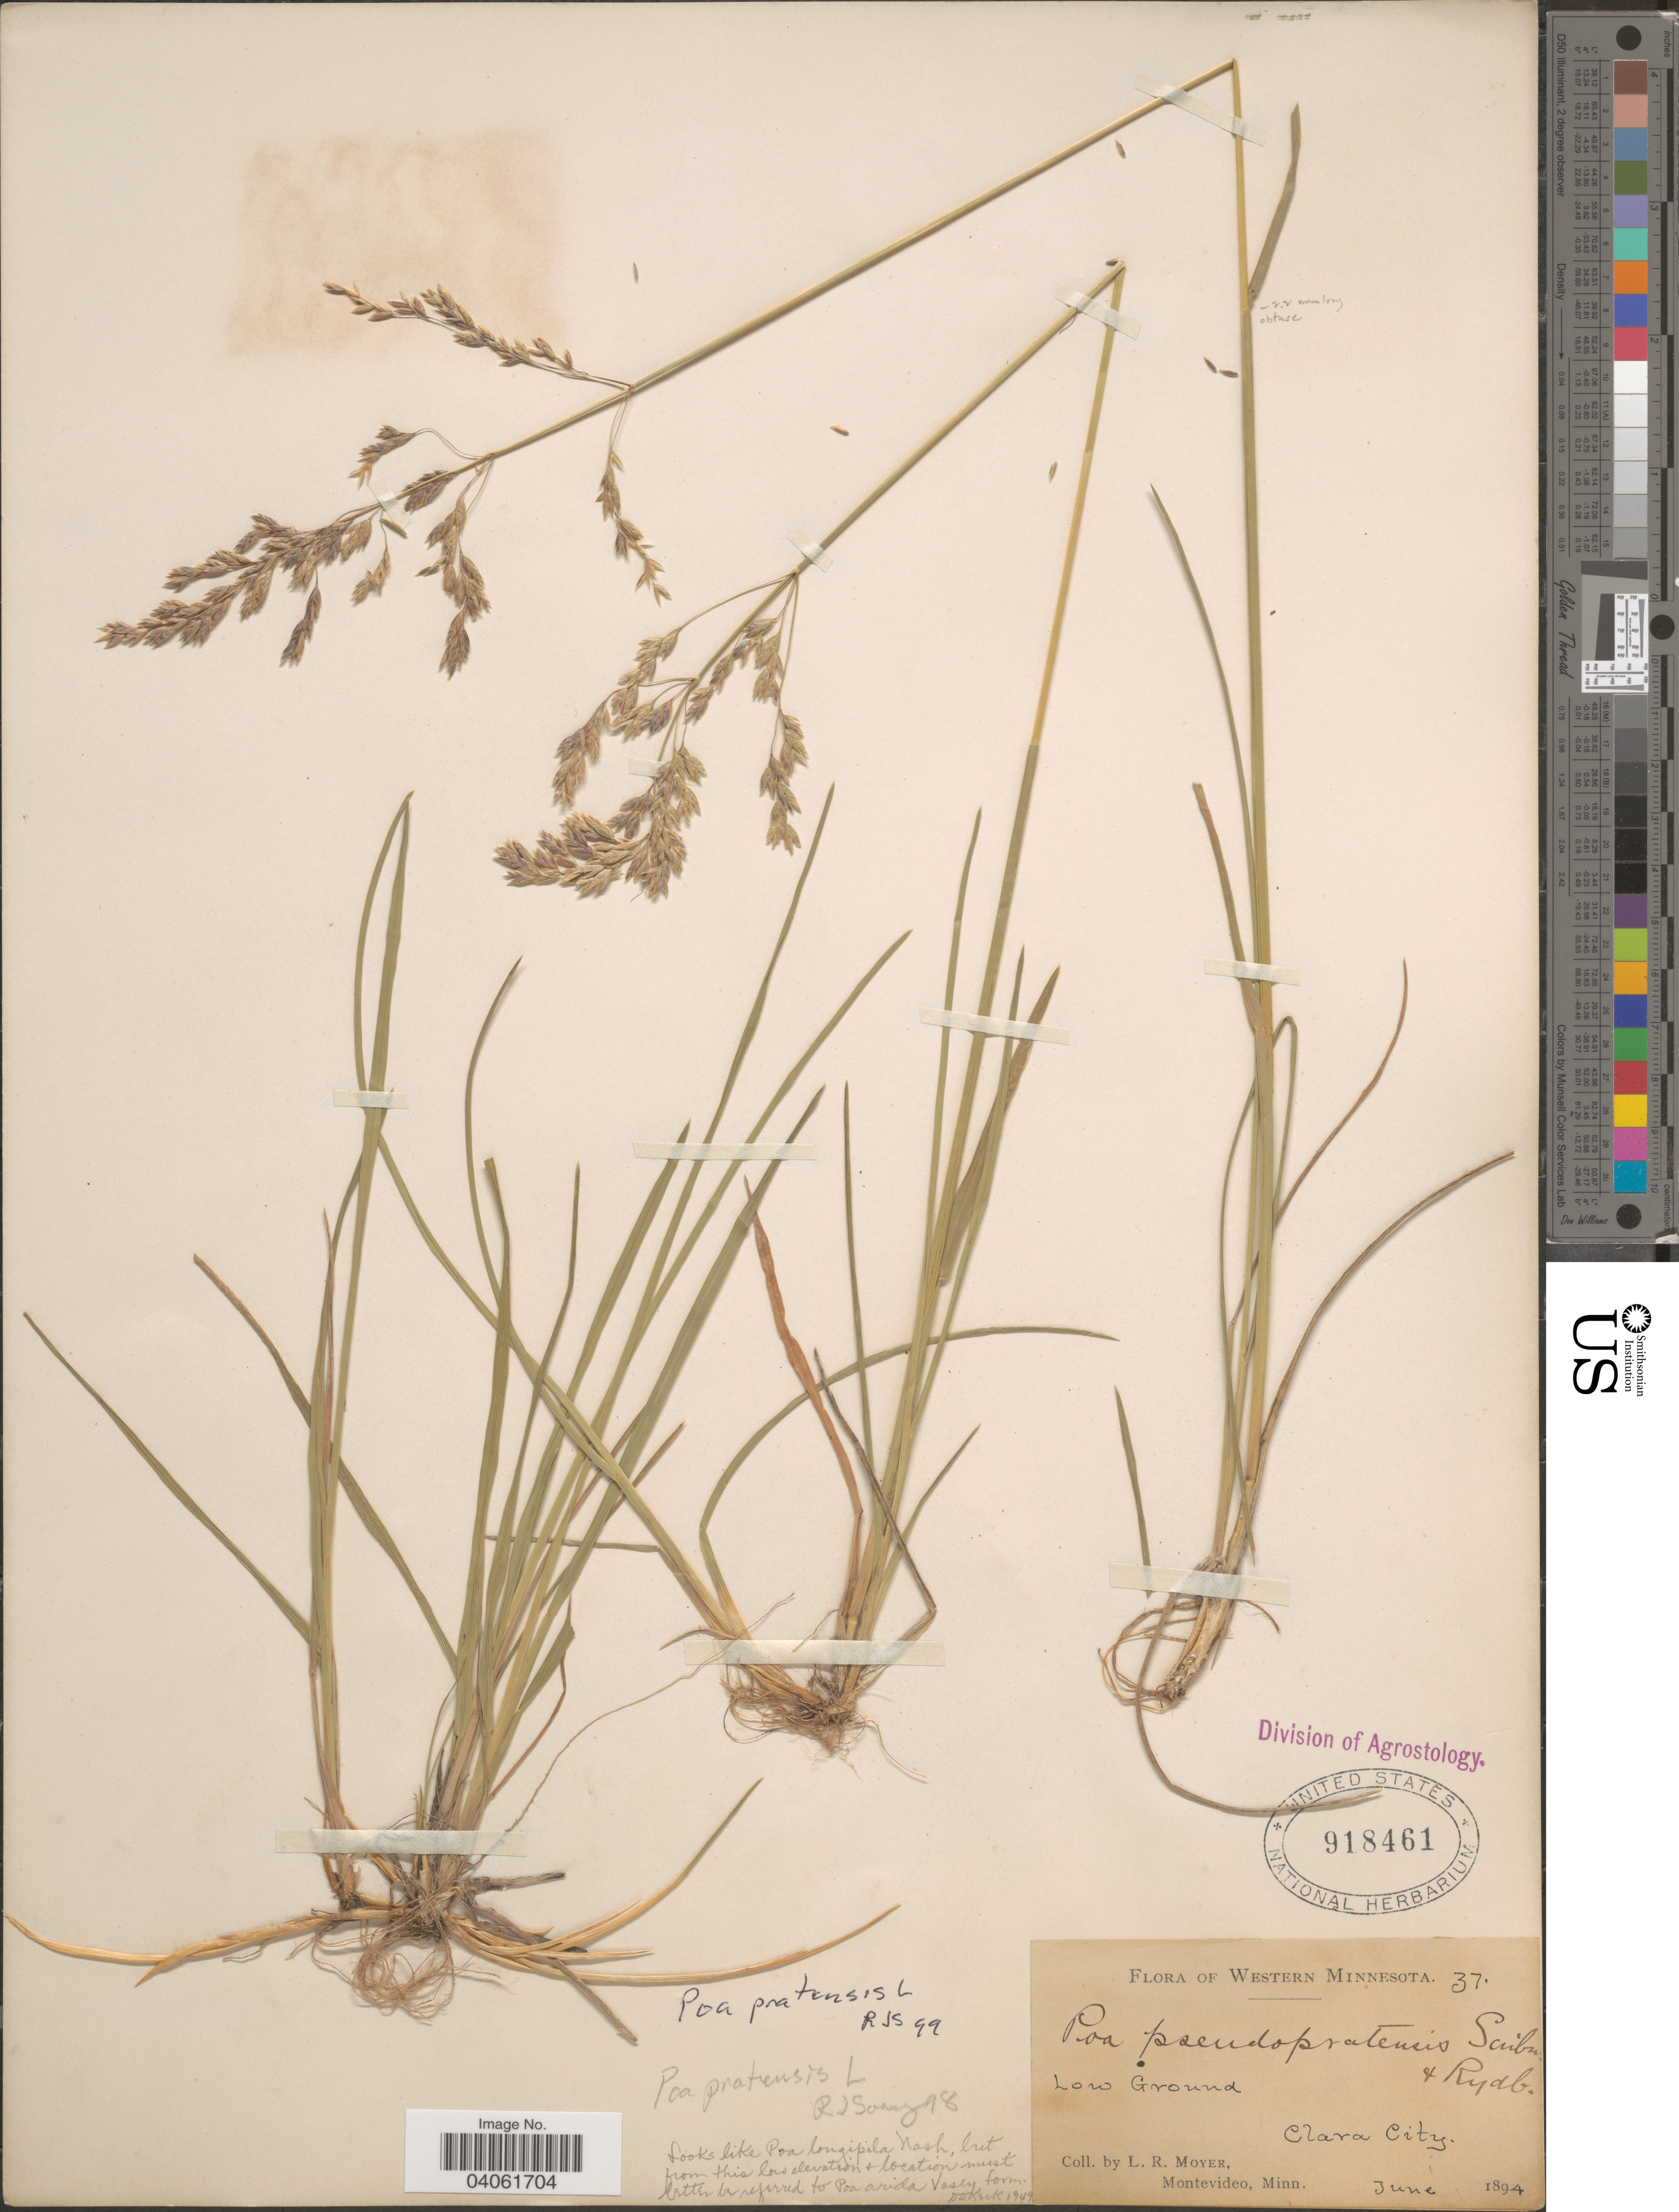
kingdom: Plantae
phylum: Tracheophyta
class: Liliopsida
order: Poales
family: Poaceae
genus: Poa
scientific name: Poa pratensis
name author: L.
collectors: L. Moyer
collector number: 37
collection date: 1894-06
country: United States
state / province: Minnesota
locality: Western Minnesota. Low Ground. Clara City.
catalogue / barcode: US 918461